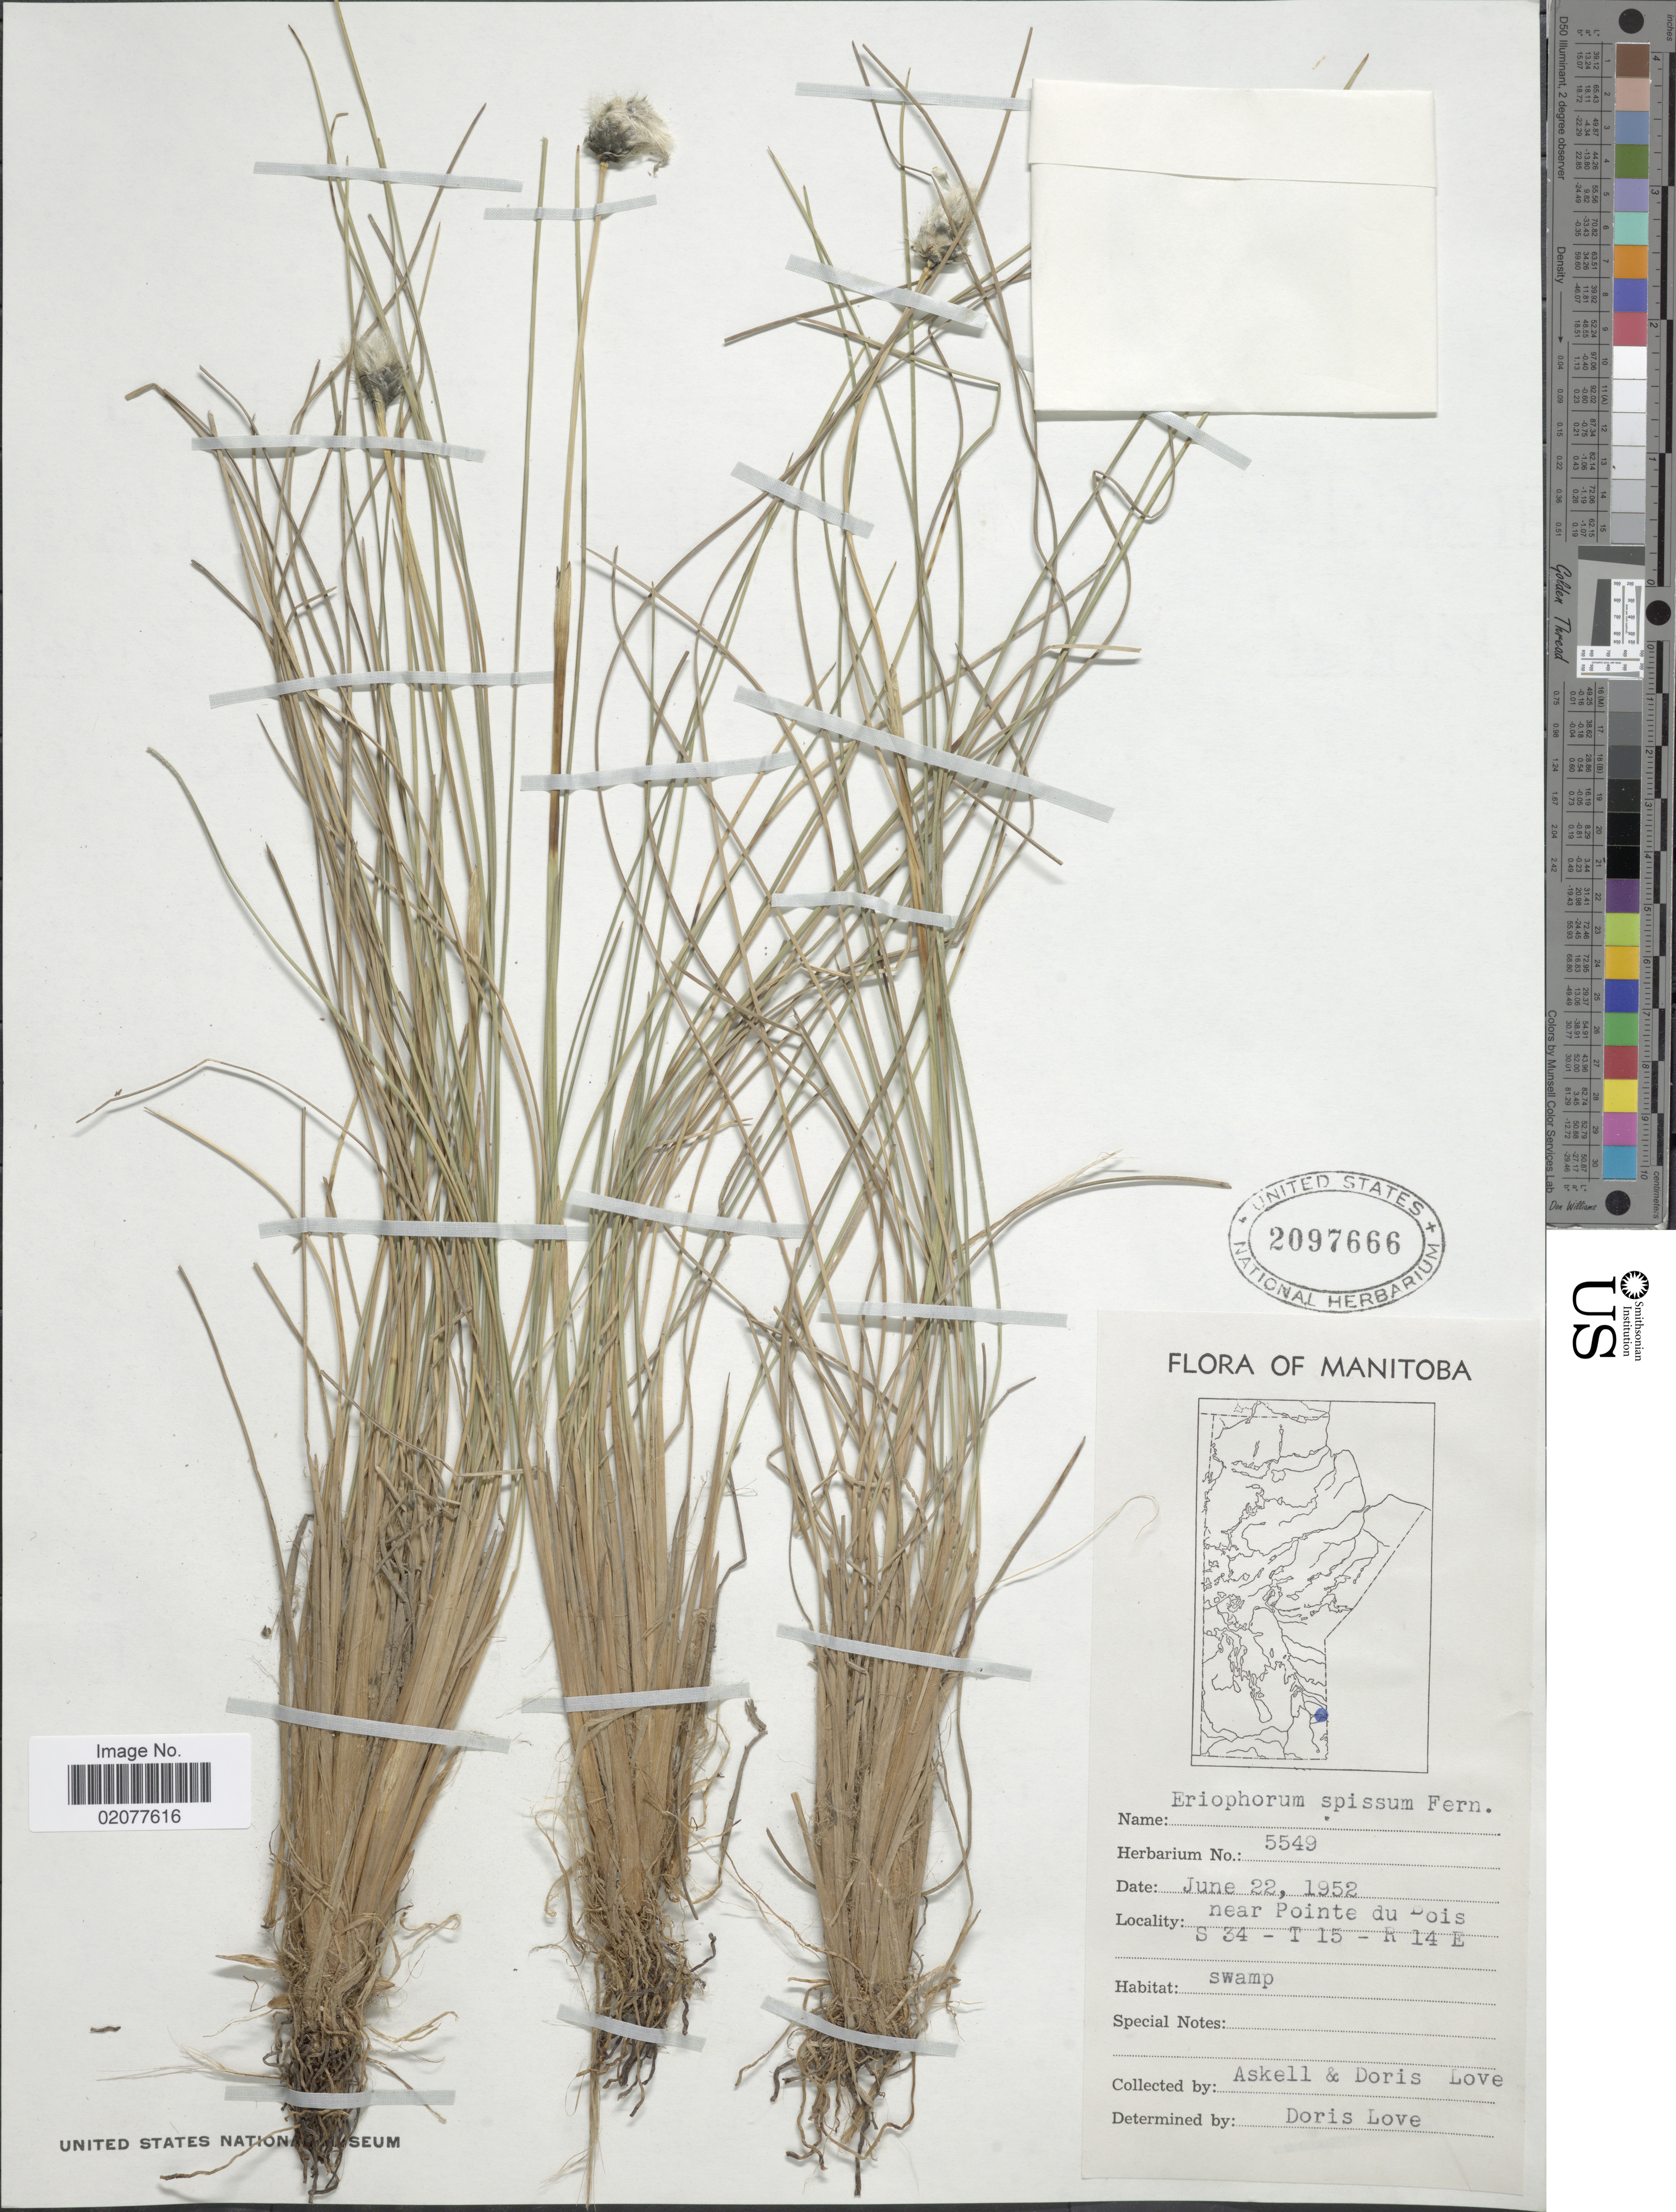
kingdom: Plantae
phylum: Tracheophyta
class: Liliopsida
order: Poales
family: Cyperaceae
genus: Eriophorum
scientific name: Eriophorum spissum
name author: Fernald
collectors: -. Askell & D. Löve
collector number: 5549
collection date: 1952-06-22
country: Canada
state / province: Manitoba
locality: Manitoba, Near Pointe du Bois S 34 - T 15 - R 14 E.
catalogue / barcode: US 2097666